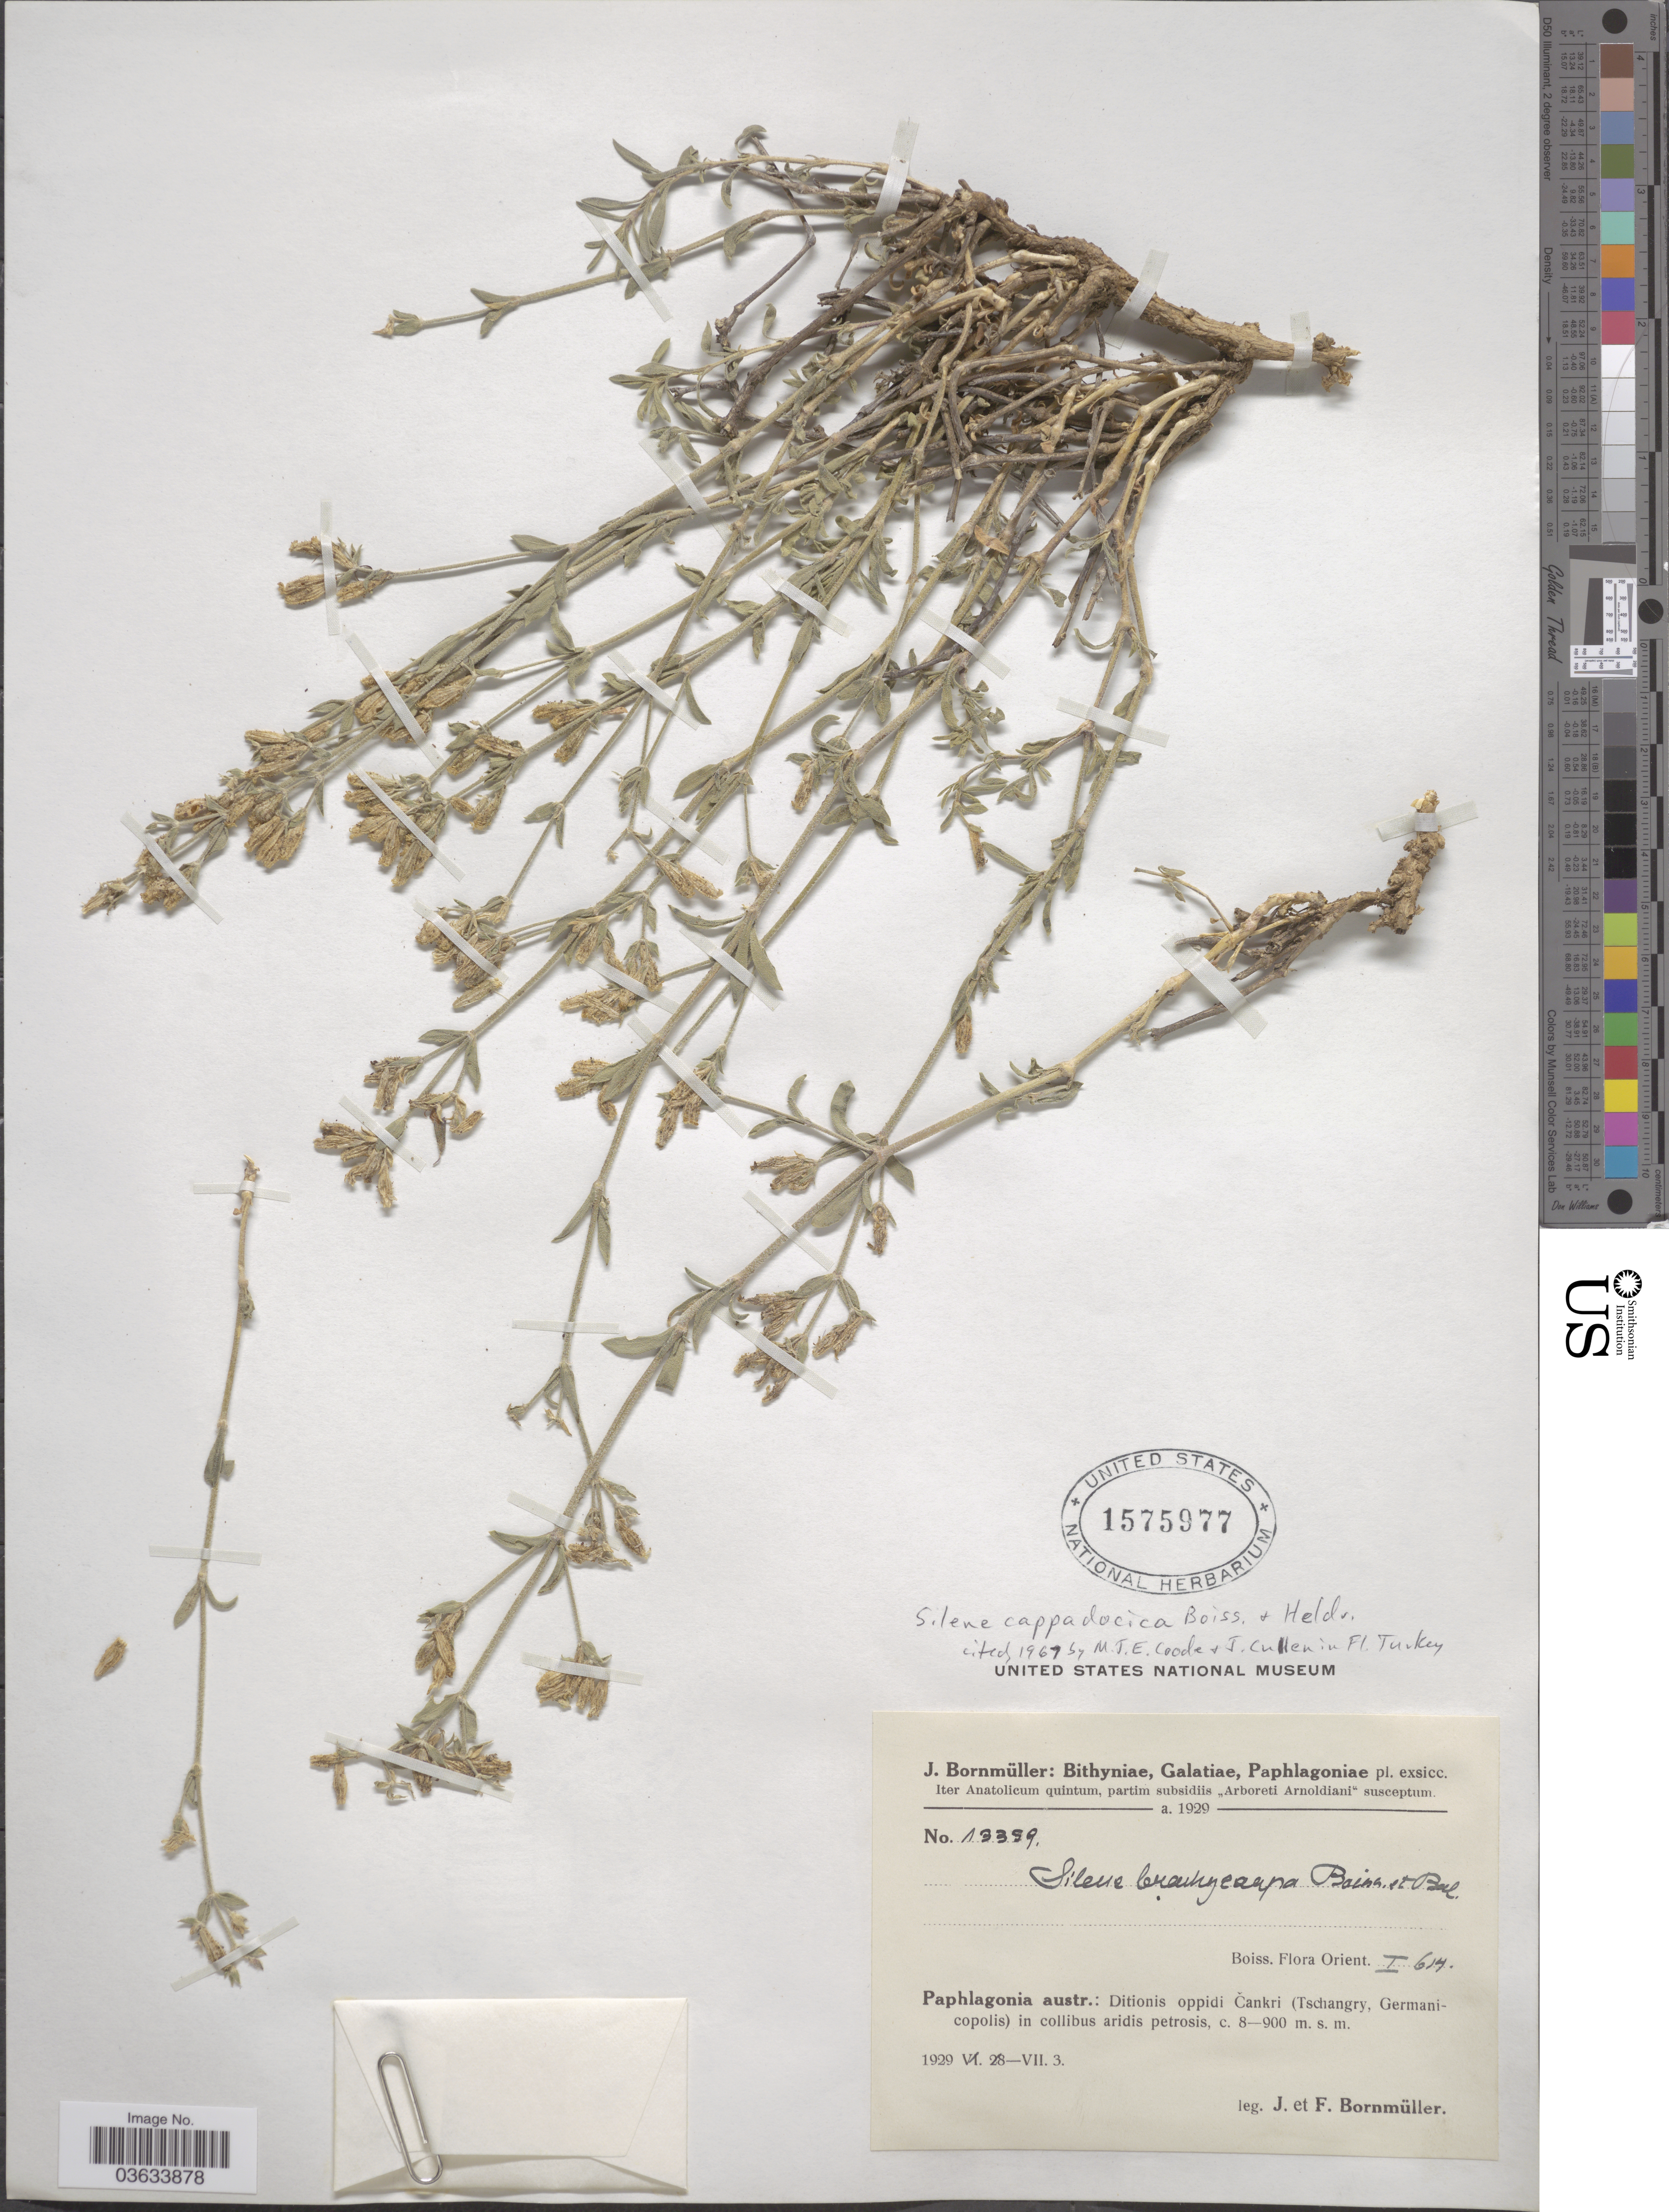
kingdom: Plantae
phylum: Tracheophyta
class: Magnoliopsida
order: Caryophyllales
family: Caryophyllaceae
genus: Silene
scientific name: Silene cappadocica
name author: Boiss. & Heldr.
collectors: J. Bornmüller & F. Bornmüller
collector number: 13339*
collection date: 1929-07-03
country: Turkey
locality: Paphlagonia austr.: Ditionis oppidi Čankri (Tschangry, Germanicopolis).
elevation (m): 800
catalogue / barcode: US 1575977